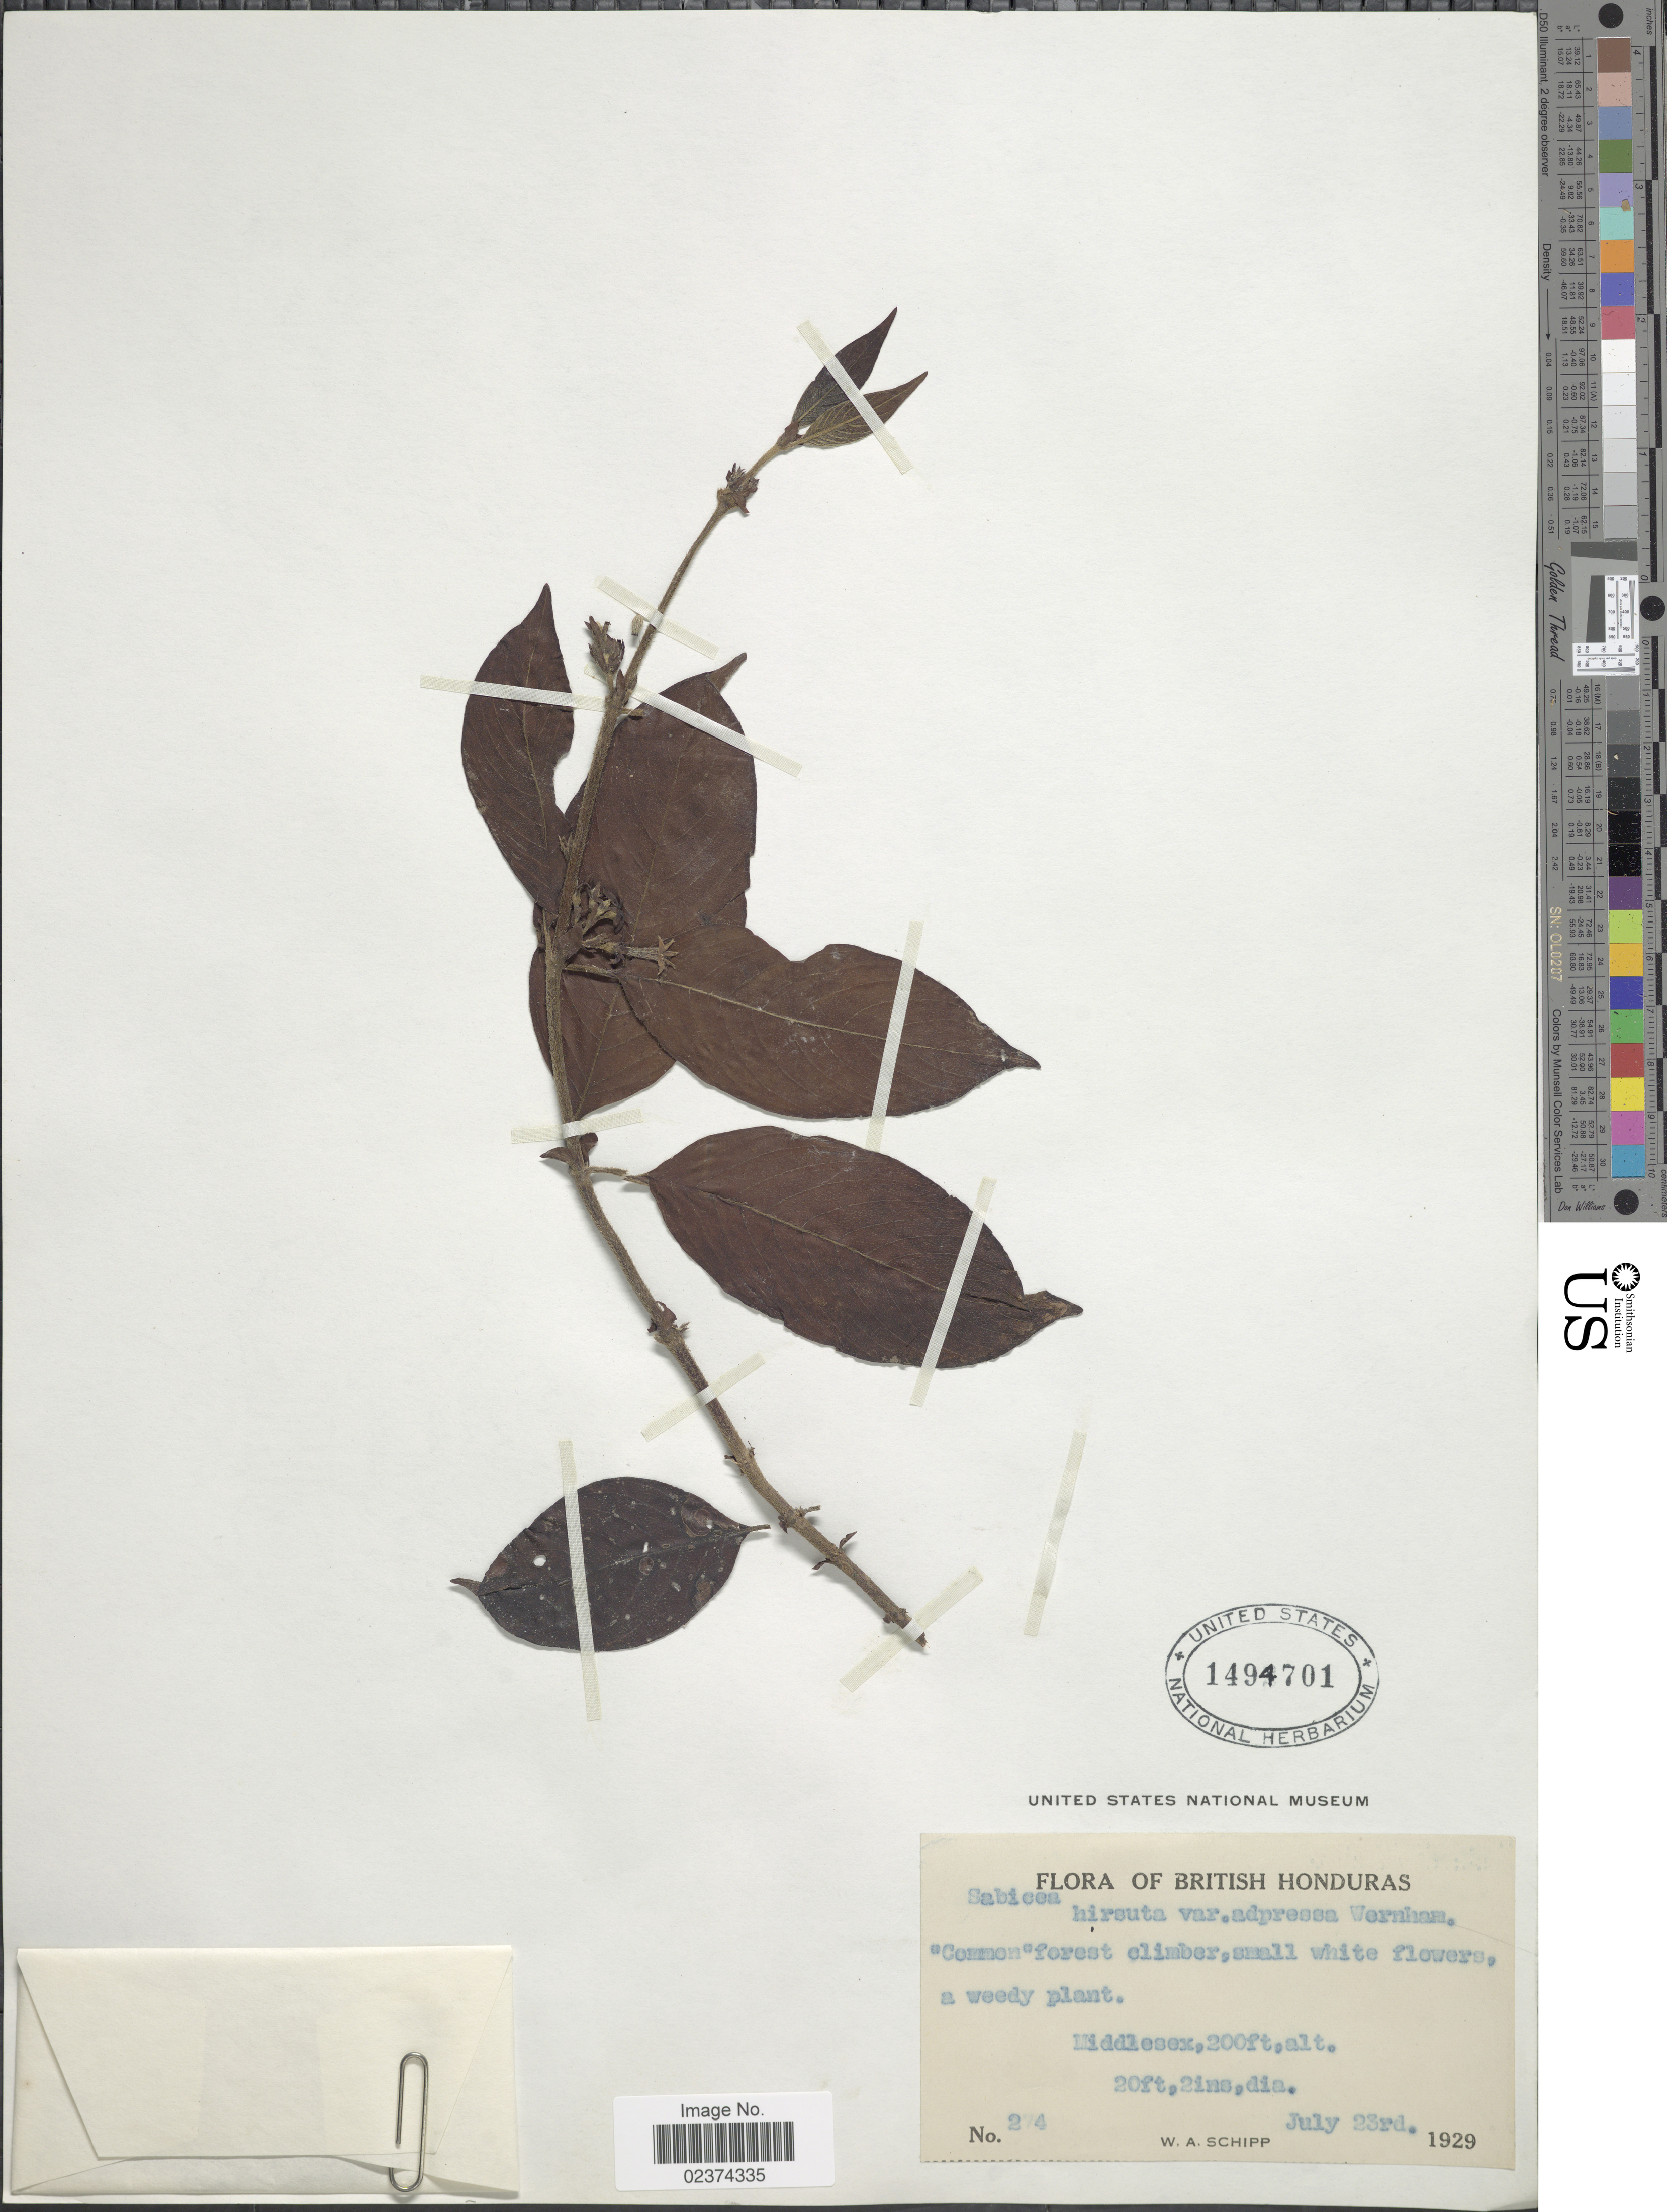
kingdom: Plantae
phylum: Tracheophyta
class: Magnoliopsida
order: Gentianales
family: Rubiaceae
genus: Sabicea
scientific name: Sabicea hirsuta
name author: Kunth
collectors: W. Schipp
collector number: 274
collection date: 1929-07-23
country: Belize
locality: British Honduras. Middlesex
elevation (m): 61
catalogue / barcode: US 1494701